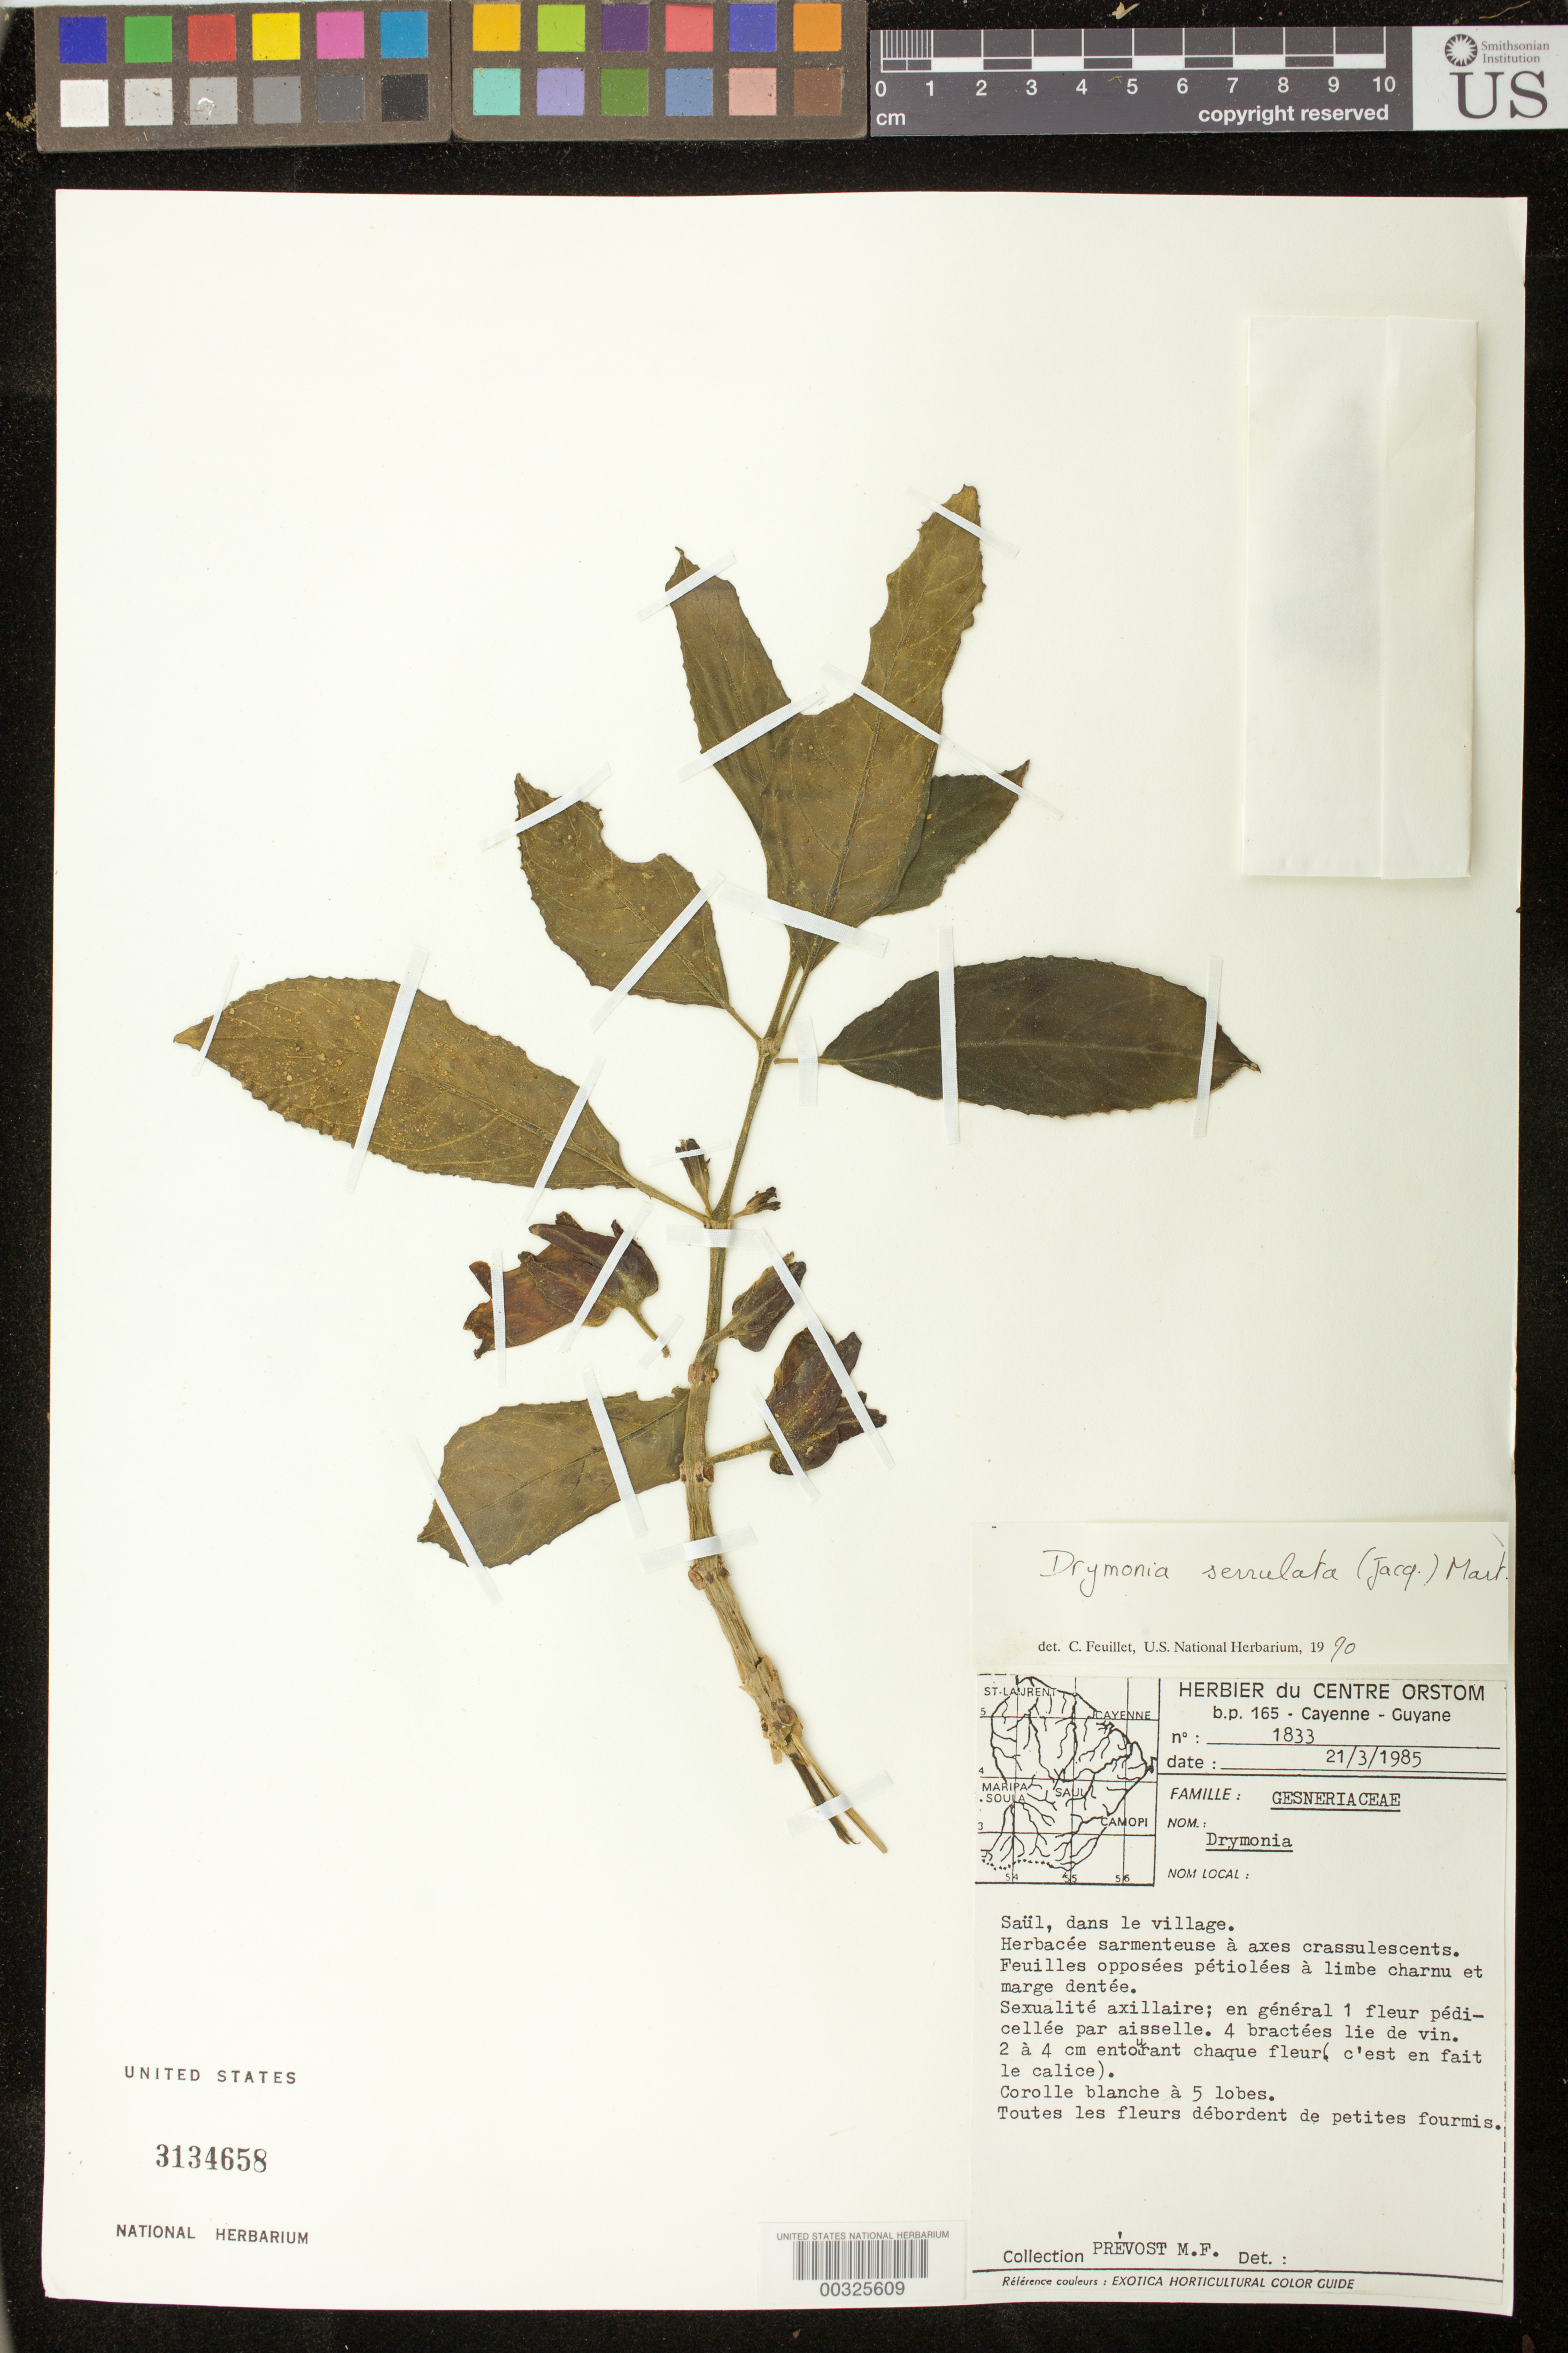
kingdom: Plantae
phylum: Tracheophyta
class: Magnoliopsida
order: Lamiales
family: Gesneriaceae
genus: Drymonia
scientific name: Drymonia serrulata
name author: (Jacq.) Mart.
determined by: Skog, Laurence E.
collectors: M.-F. Prévost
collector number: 1833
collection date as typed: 21 Mar 1985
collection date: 1985-03-21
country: French Guiana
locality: Saül, dans le village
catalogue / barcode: US 3134658